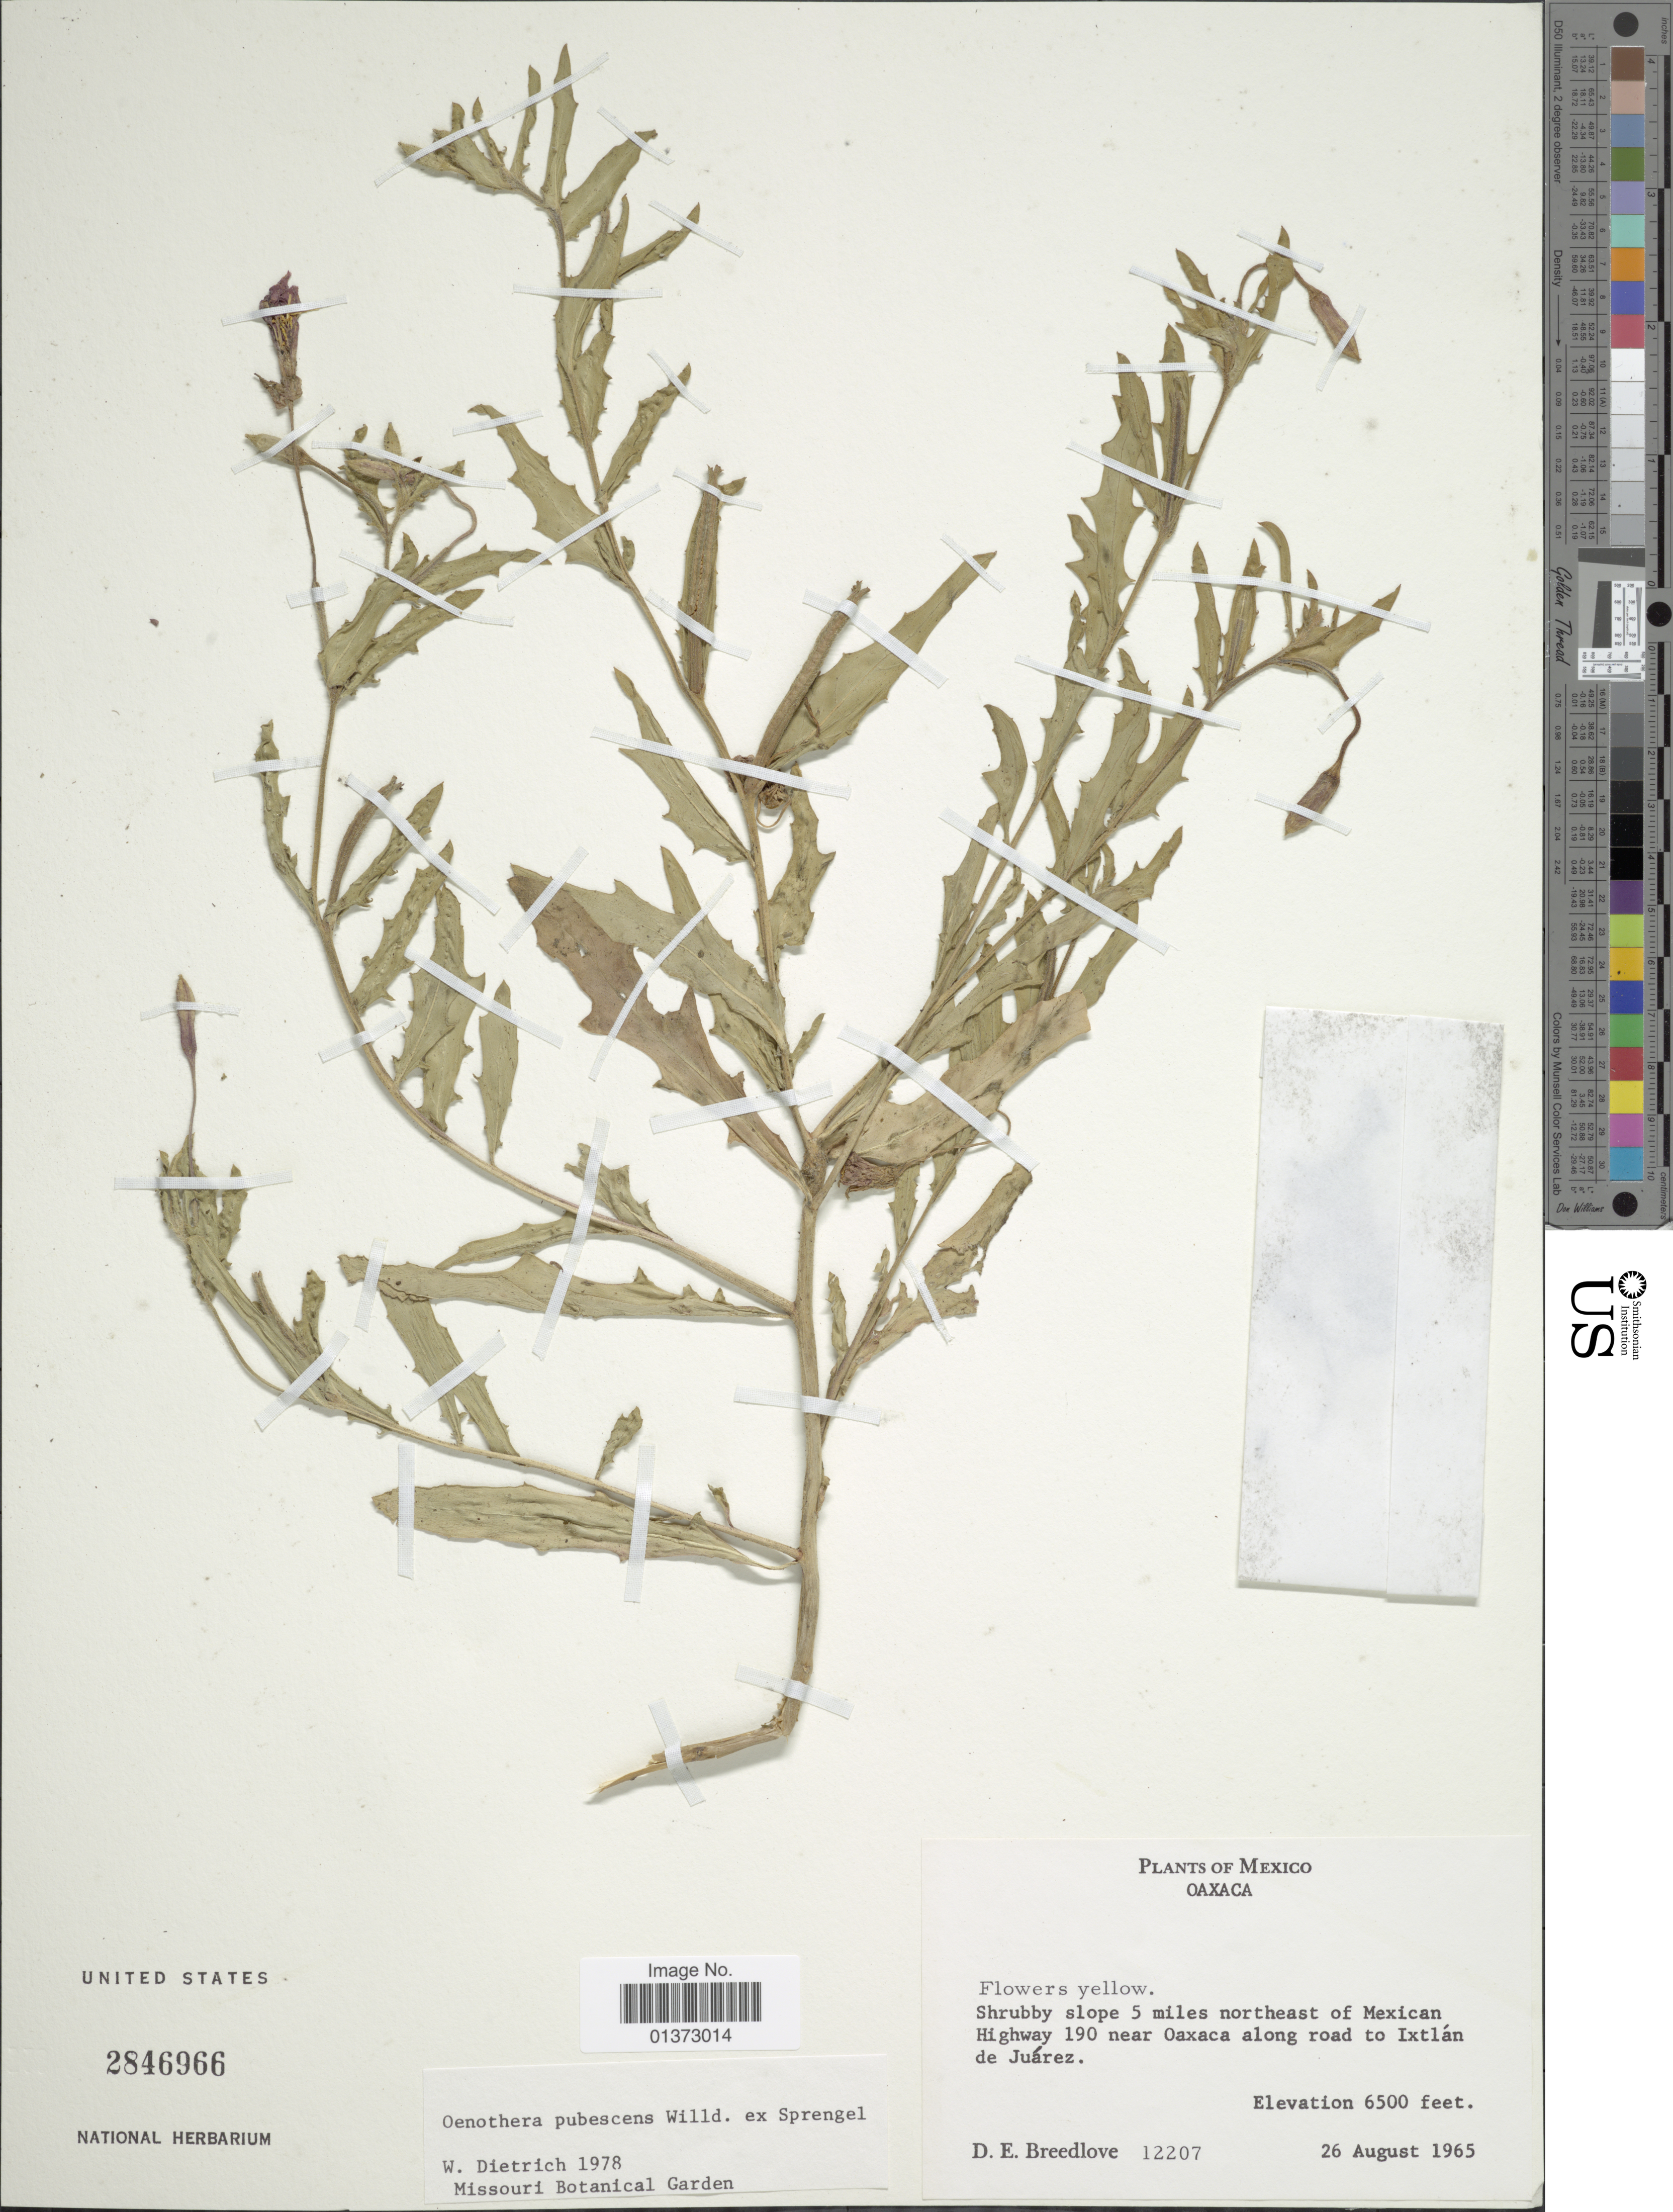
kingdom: Plantae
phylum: Tracheophyta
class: Magnoliopsida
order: Myrtales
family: Onagraceae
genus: Oenothera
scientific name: Oenothera pubescens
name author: Willd. ex Spreng.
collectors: D. E. Breedlove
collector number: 12207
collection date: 1965-08-26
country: Mexico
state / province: Oaxaca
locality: Shrubby slope 5 miles northeast of Mexican Highway 190 near Oaxaca along road to Ixtlán de Juárez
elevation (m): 1981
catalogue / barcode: US 2846966